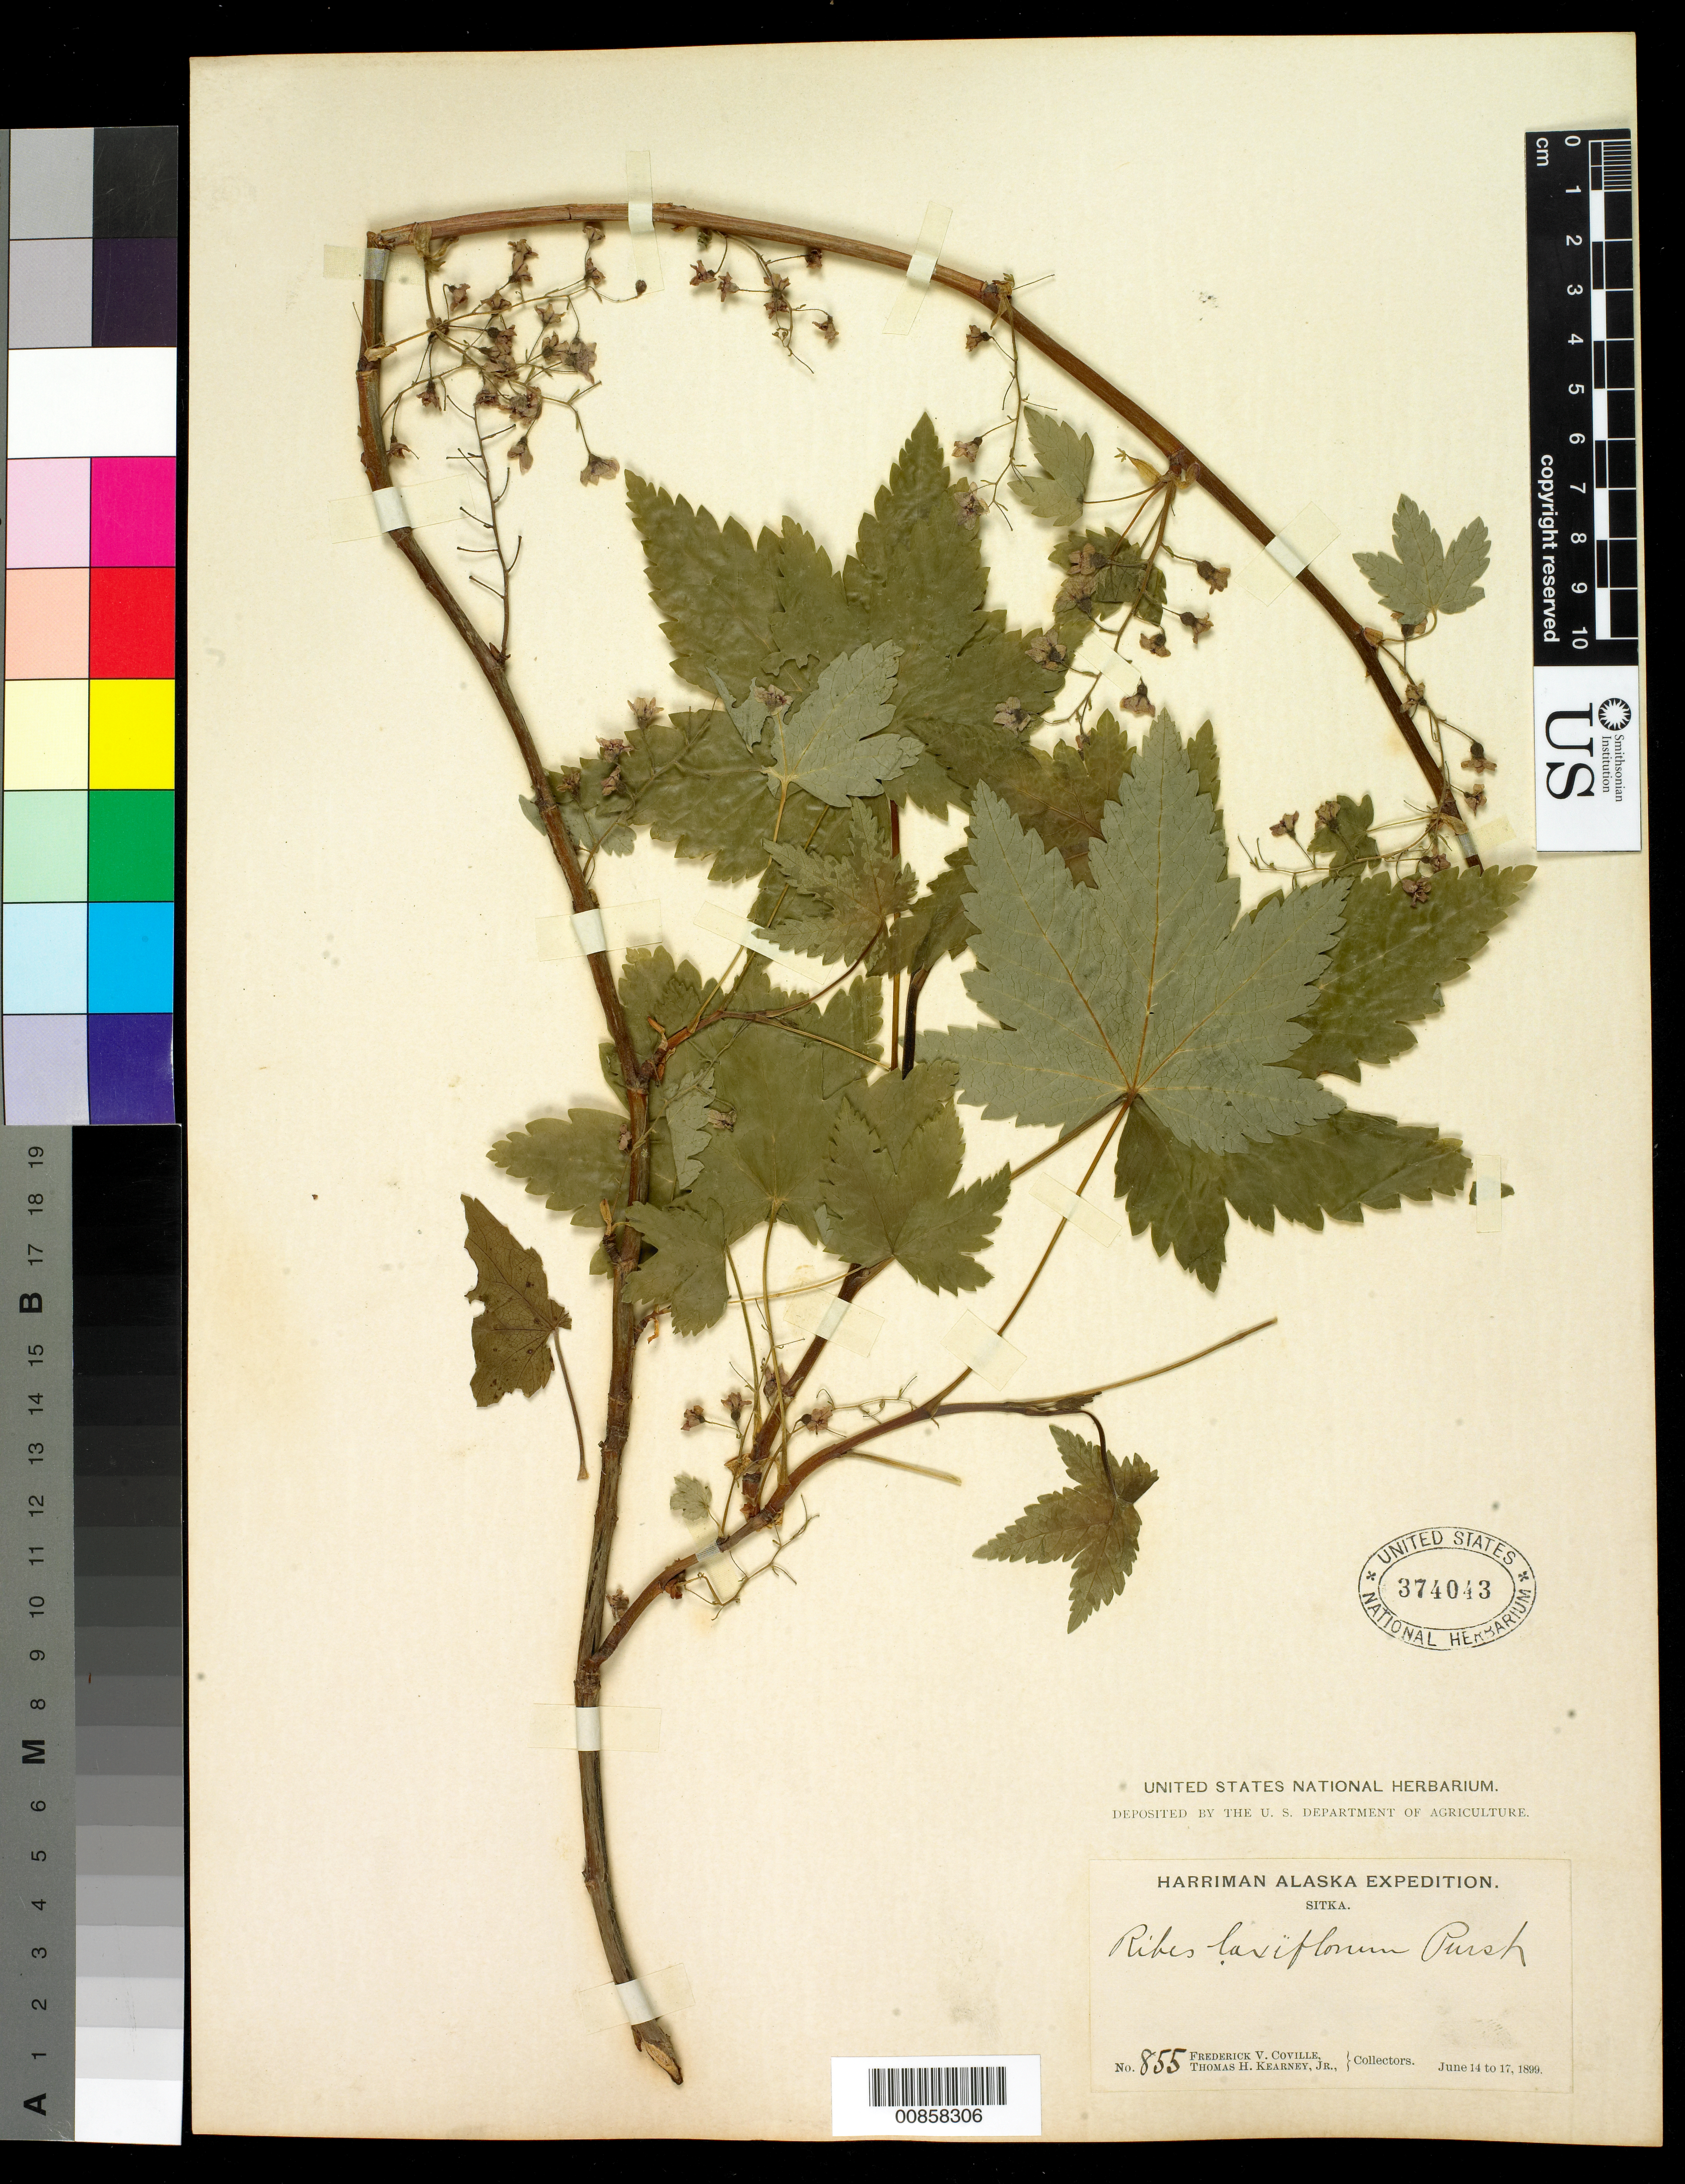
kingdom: Plantae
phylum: Tracheophyta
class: Magnoliopsida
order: Saxifragales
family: Grossulariaceae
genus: Ribes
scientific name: Ribes laxiflorum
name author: Pursh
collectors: F. V. Coville & T. H. Kearney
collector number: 855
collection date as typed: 14 Jun 1899 to 17 Jun 1899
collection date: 1899-06-14/1899-06-17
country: United States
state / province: Alaska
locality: Sitka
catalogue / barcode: US 374043